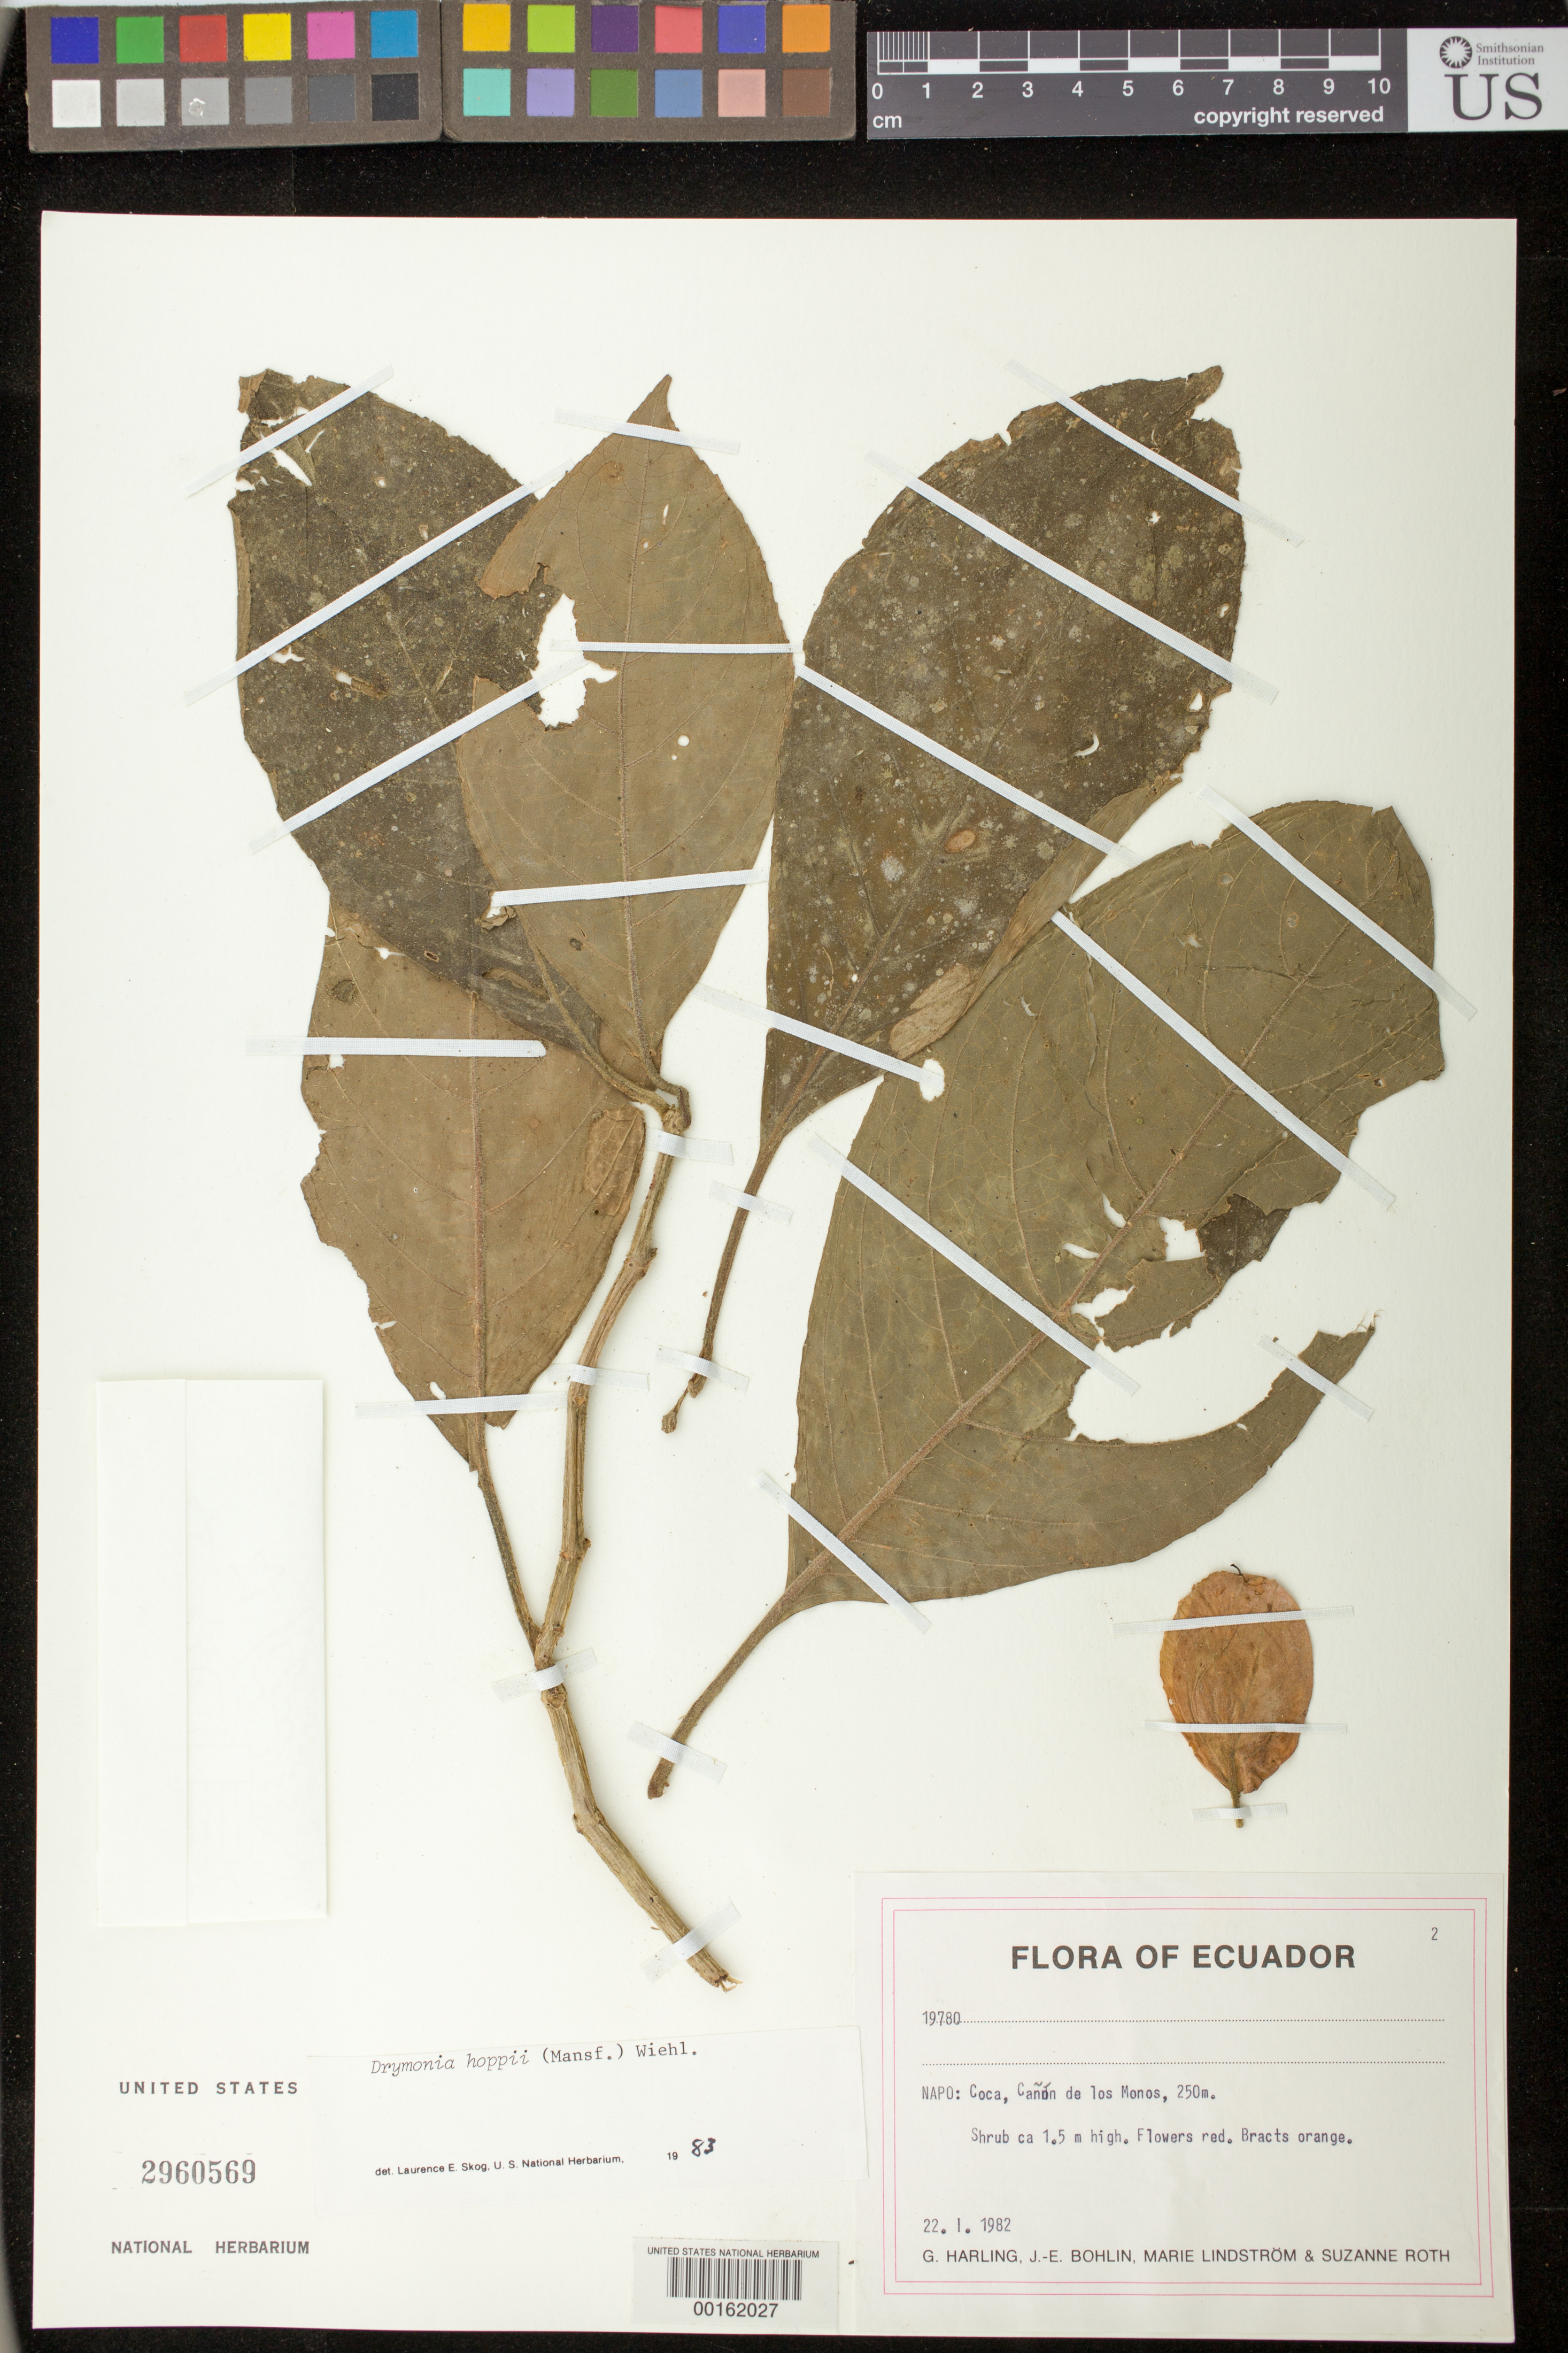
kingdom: Plantae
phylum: Tracheophyta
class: Magnoliopsida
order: Lamiales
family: Gesneriaceae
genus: Drymonia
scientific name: Drymonia hoppii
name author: (Mansf.) Wiehler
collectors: G. Harling & et al.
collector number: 19780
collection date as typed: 22 Jan 1982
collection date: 1982-01-22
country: Ecuador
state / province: Napo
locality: Coca, Canon de los Manos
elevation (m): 250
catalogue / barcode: US 2960569